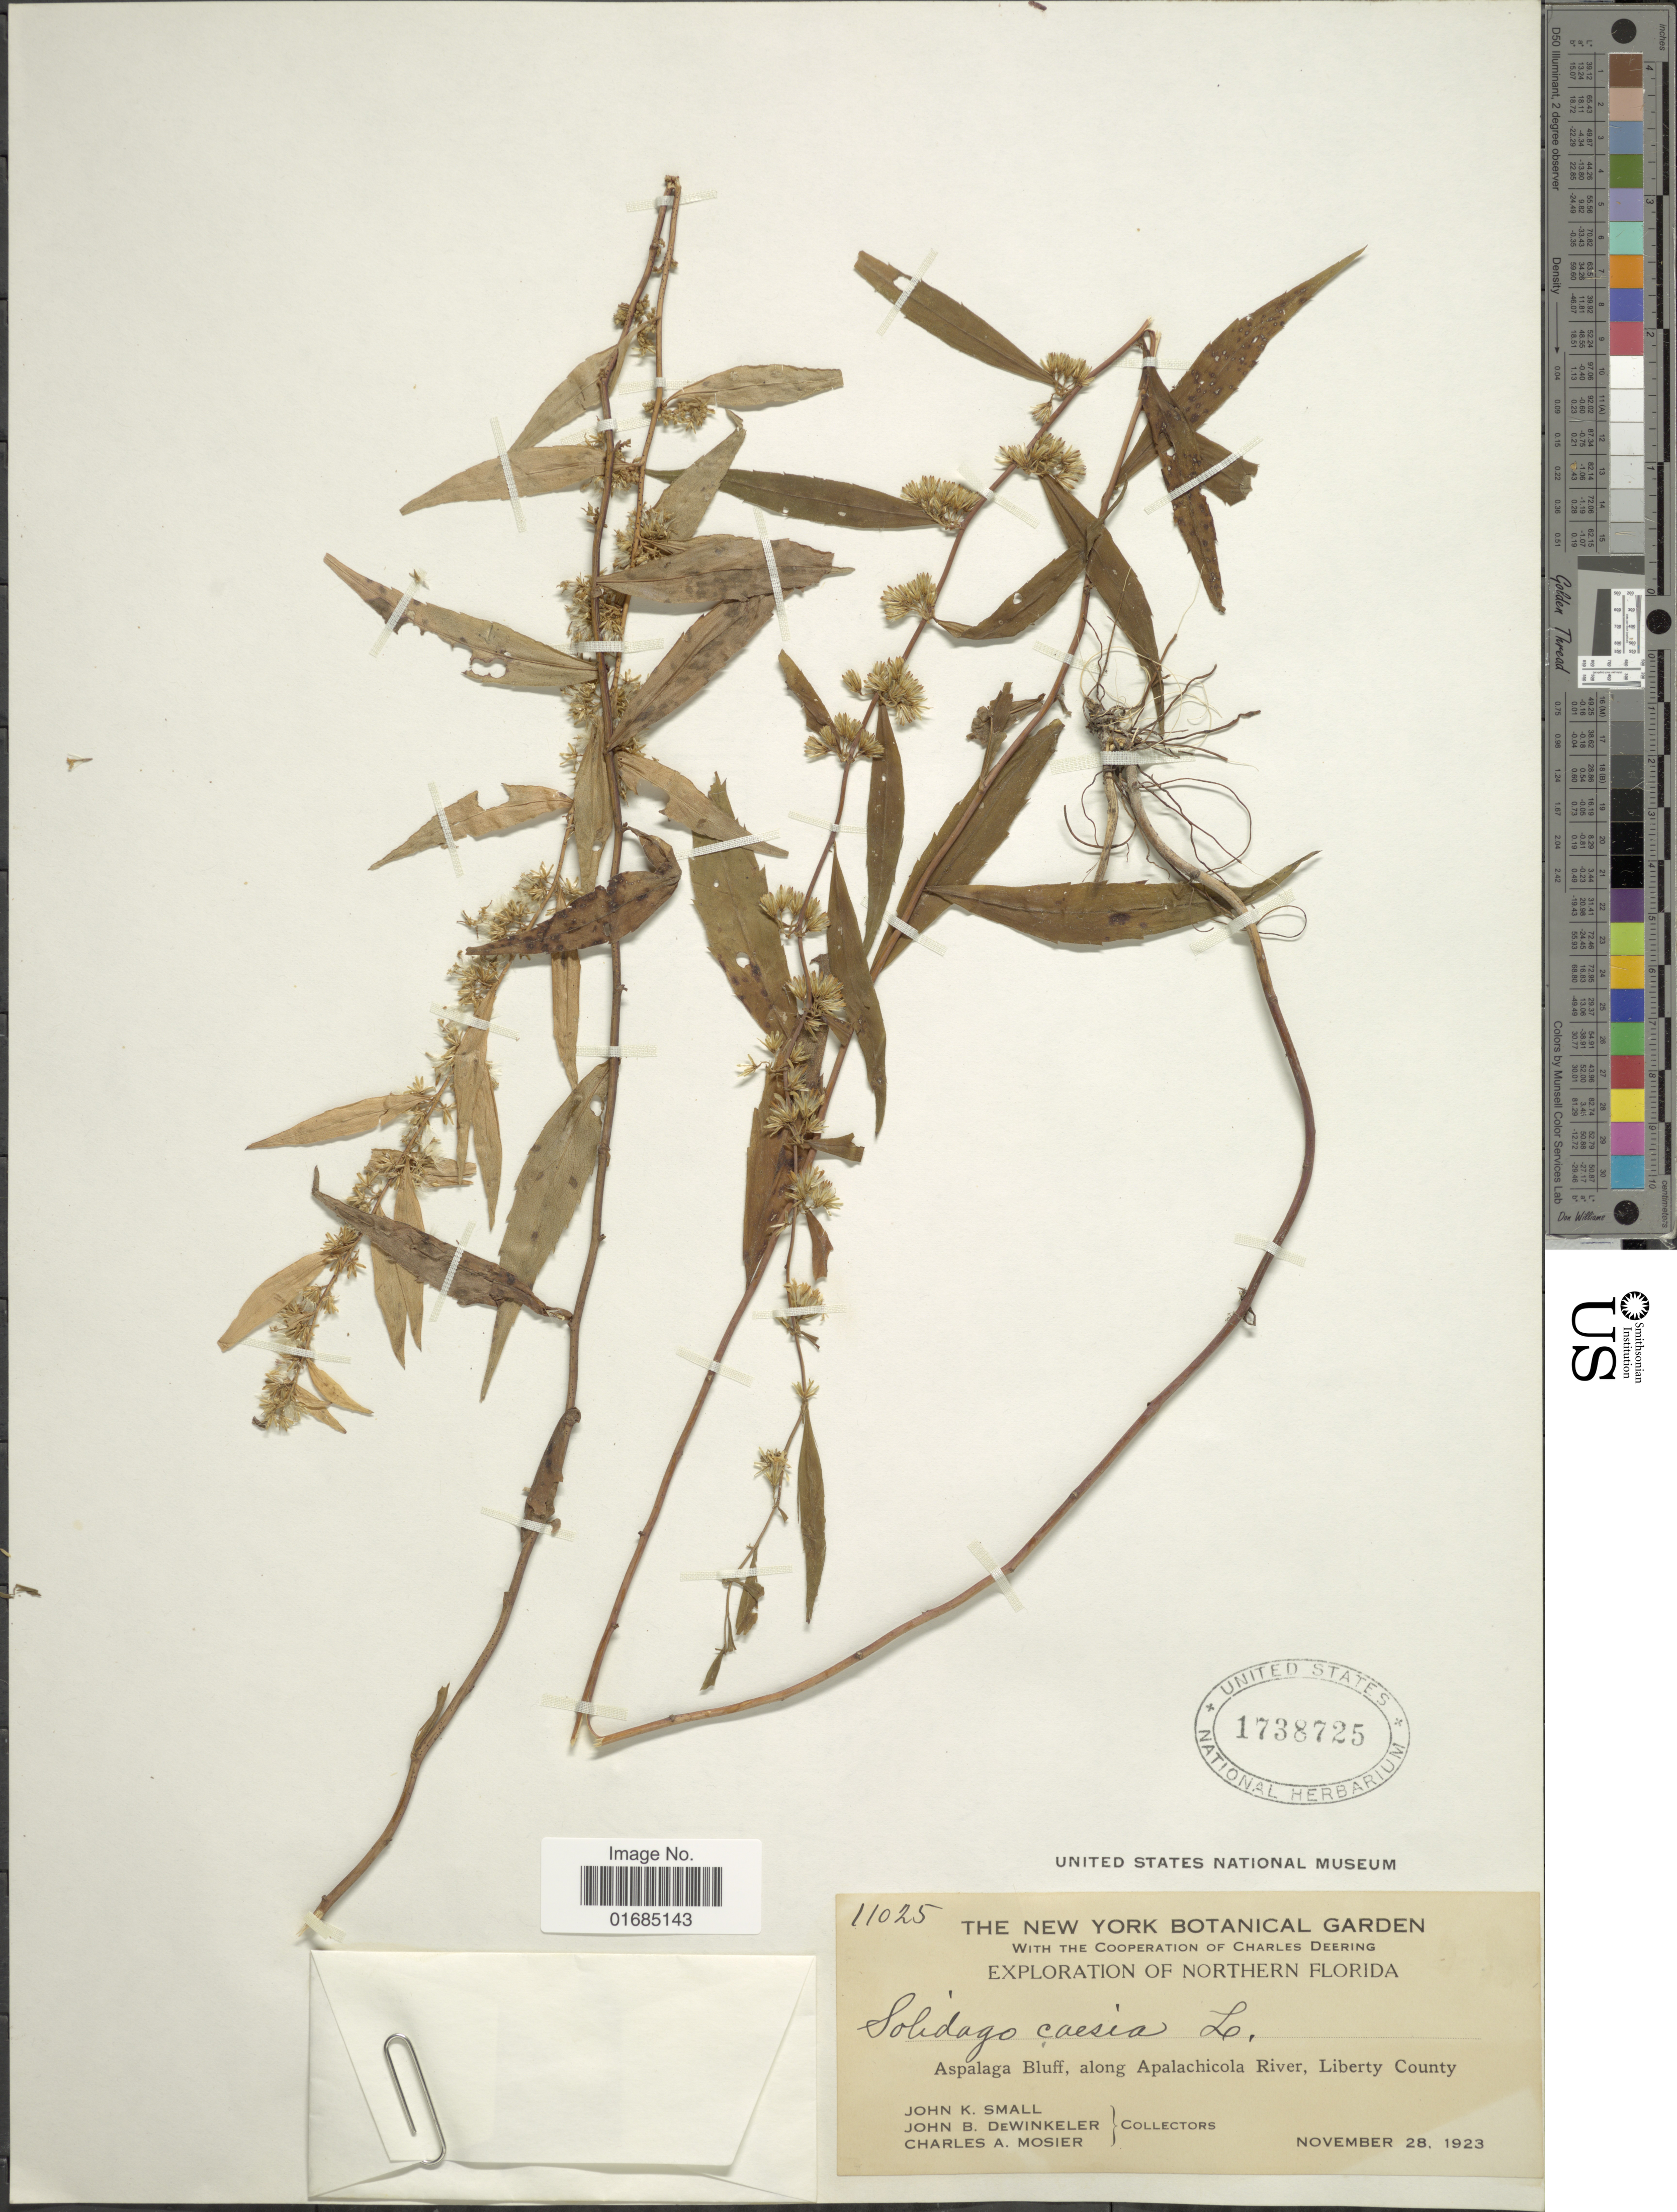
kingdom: Plantae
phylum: Tracheophyta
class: Magnoliopsida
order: Asterales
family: Asteraceae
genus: Solidago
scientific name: Solidago caesia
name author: L.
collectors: J. K. Small, J. B. Dewinkeler & C. A. Mosier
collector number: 11025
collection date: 1923-11-28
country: United States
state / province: Florida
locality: Northern Florida. Aspalaga Bluff, along Apalachicola River, Liberty County.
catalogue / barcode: US 1738725